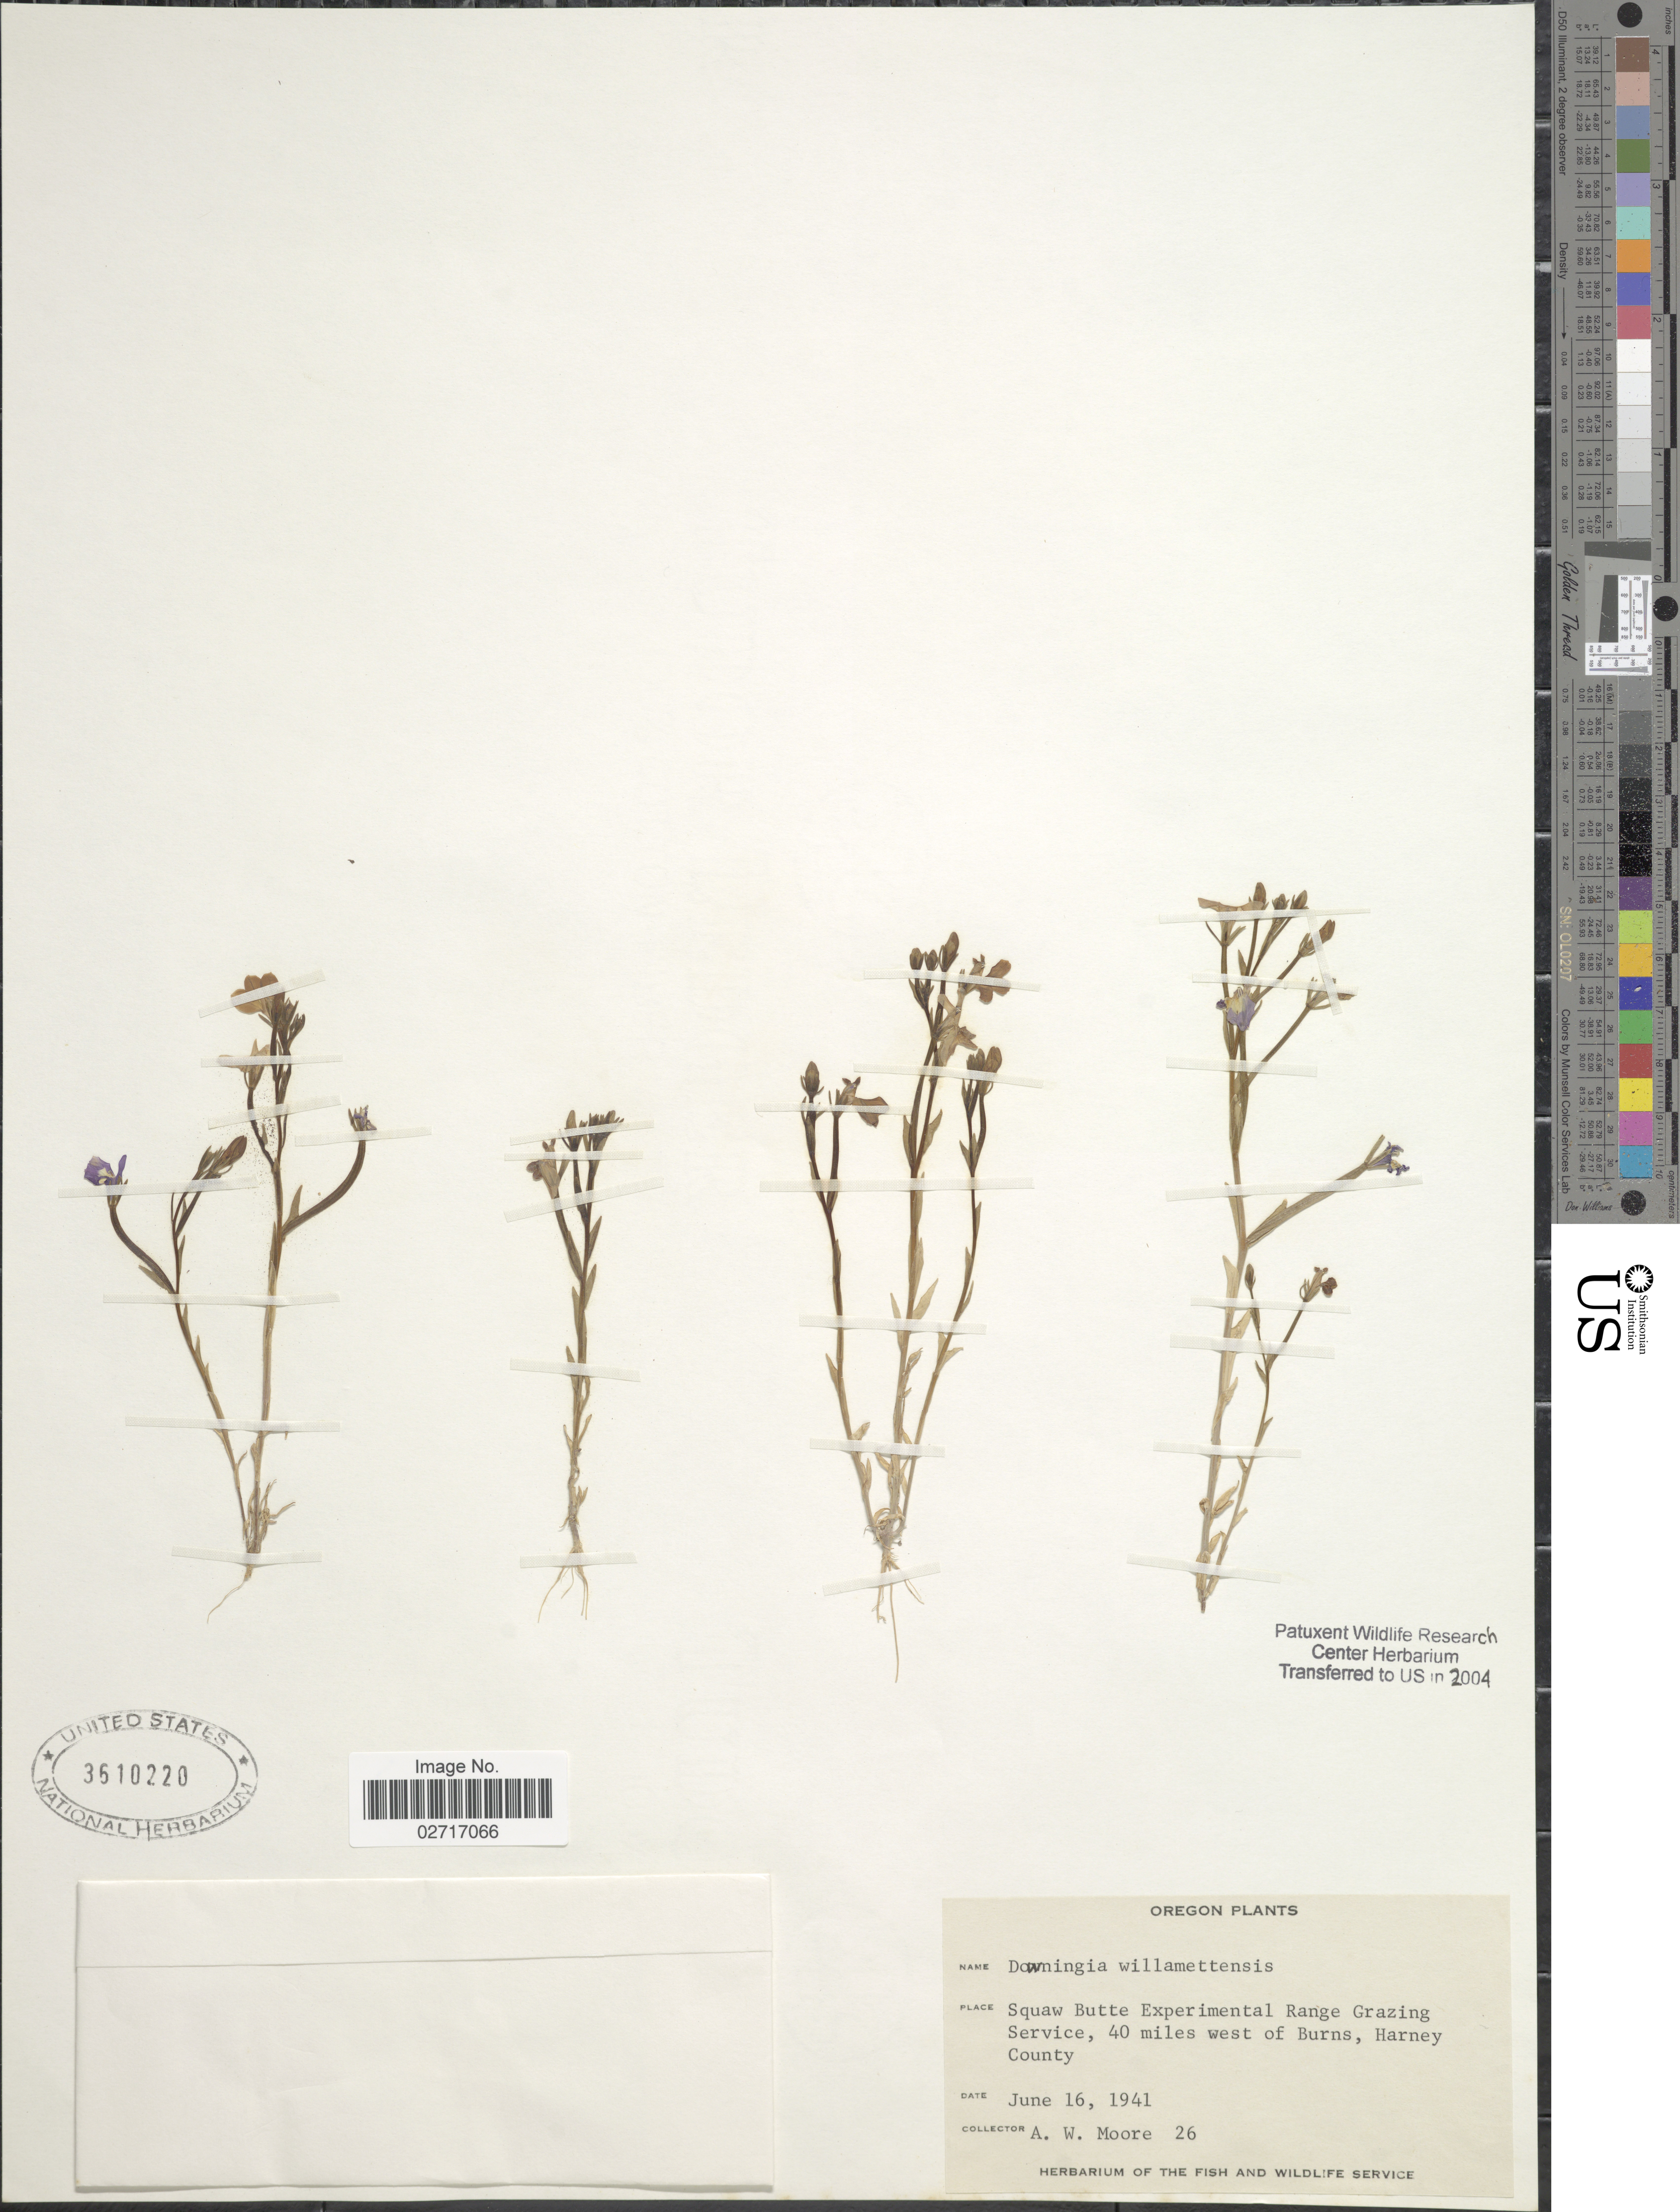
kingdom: Plantae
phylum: Tracheophyta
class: Magnoliopsida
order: Asterales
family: Campanulaceae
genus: Downingia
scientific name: Downingia yina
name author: Applegate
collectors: A. Moore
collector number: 26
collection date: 1941-06-16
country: United States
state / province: Oregon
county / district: Harney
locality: Squaw Butte Experimental Range Grazing Service, 40 miles west of Burns, Harney County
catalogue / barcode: US 3610220